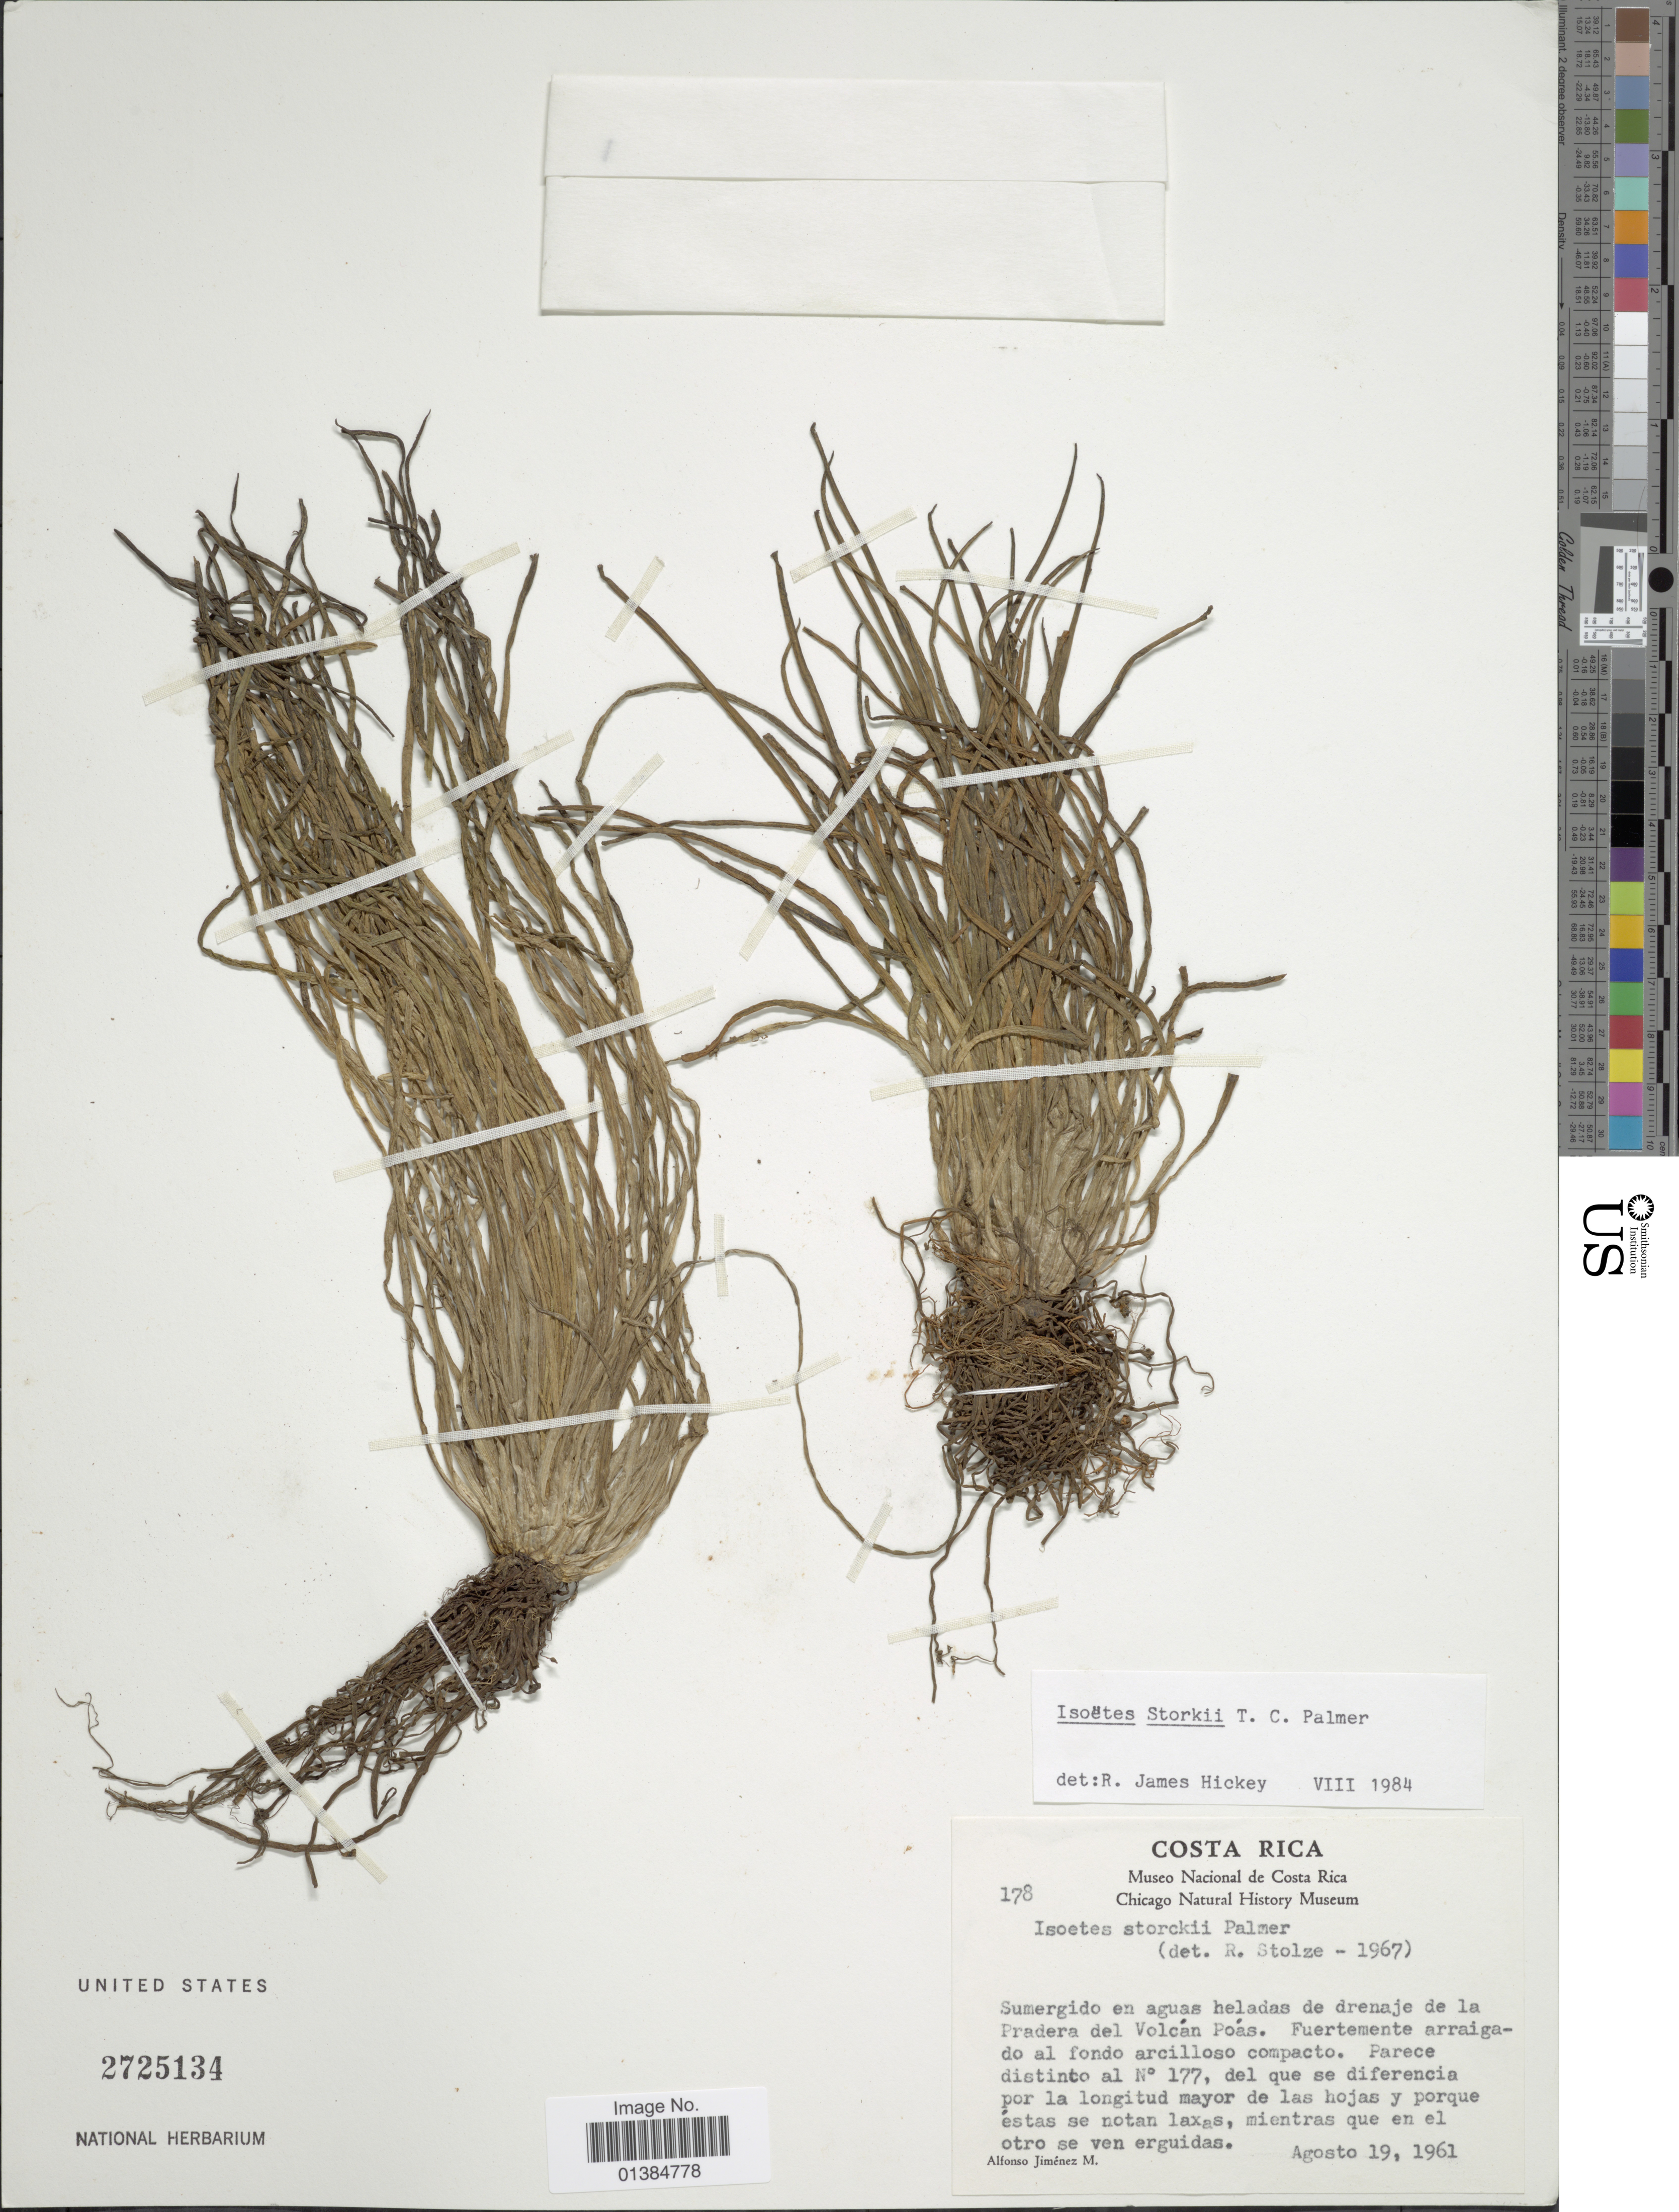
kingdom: Plantae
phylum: Tracheophyta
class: Lycopodiopsida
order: Isoetales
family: Isoetaceae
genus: Isoetes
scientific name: Isoetes storkii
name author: T.C. Palmer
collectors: A. Jimenez M.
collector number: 178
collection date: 1961-08-19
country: Costa Rica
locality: Sumergido en aguas heladas de drenaje de la Pradera del Volcán Poás.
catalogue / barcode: US 2725134